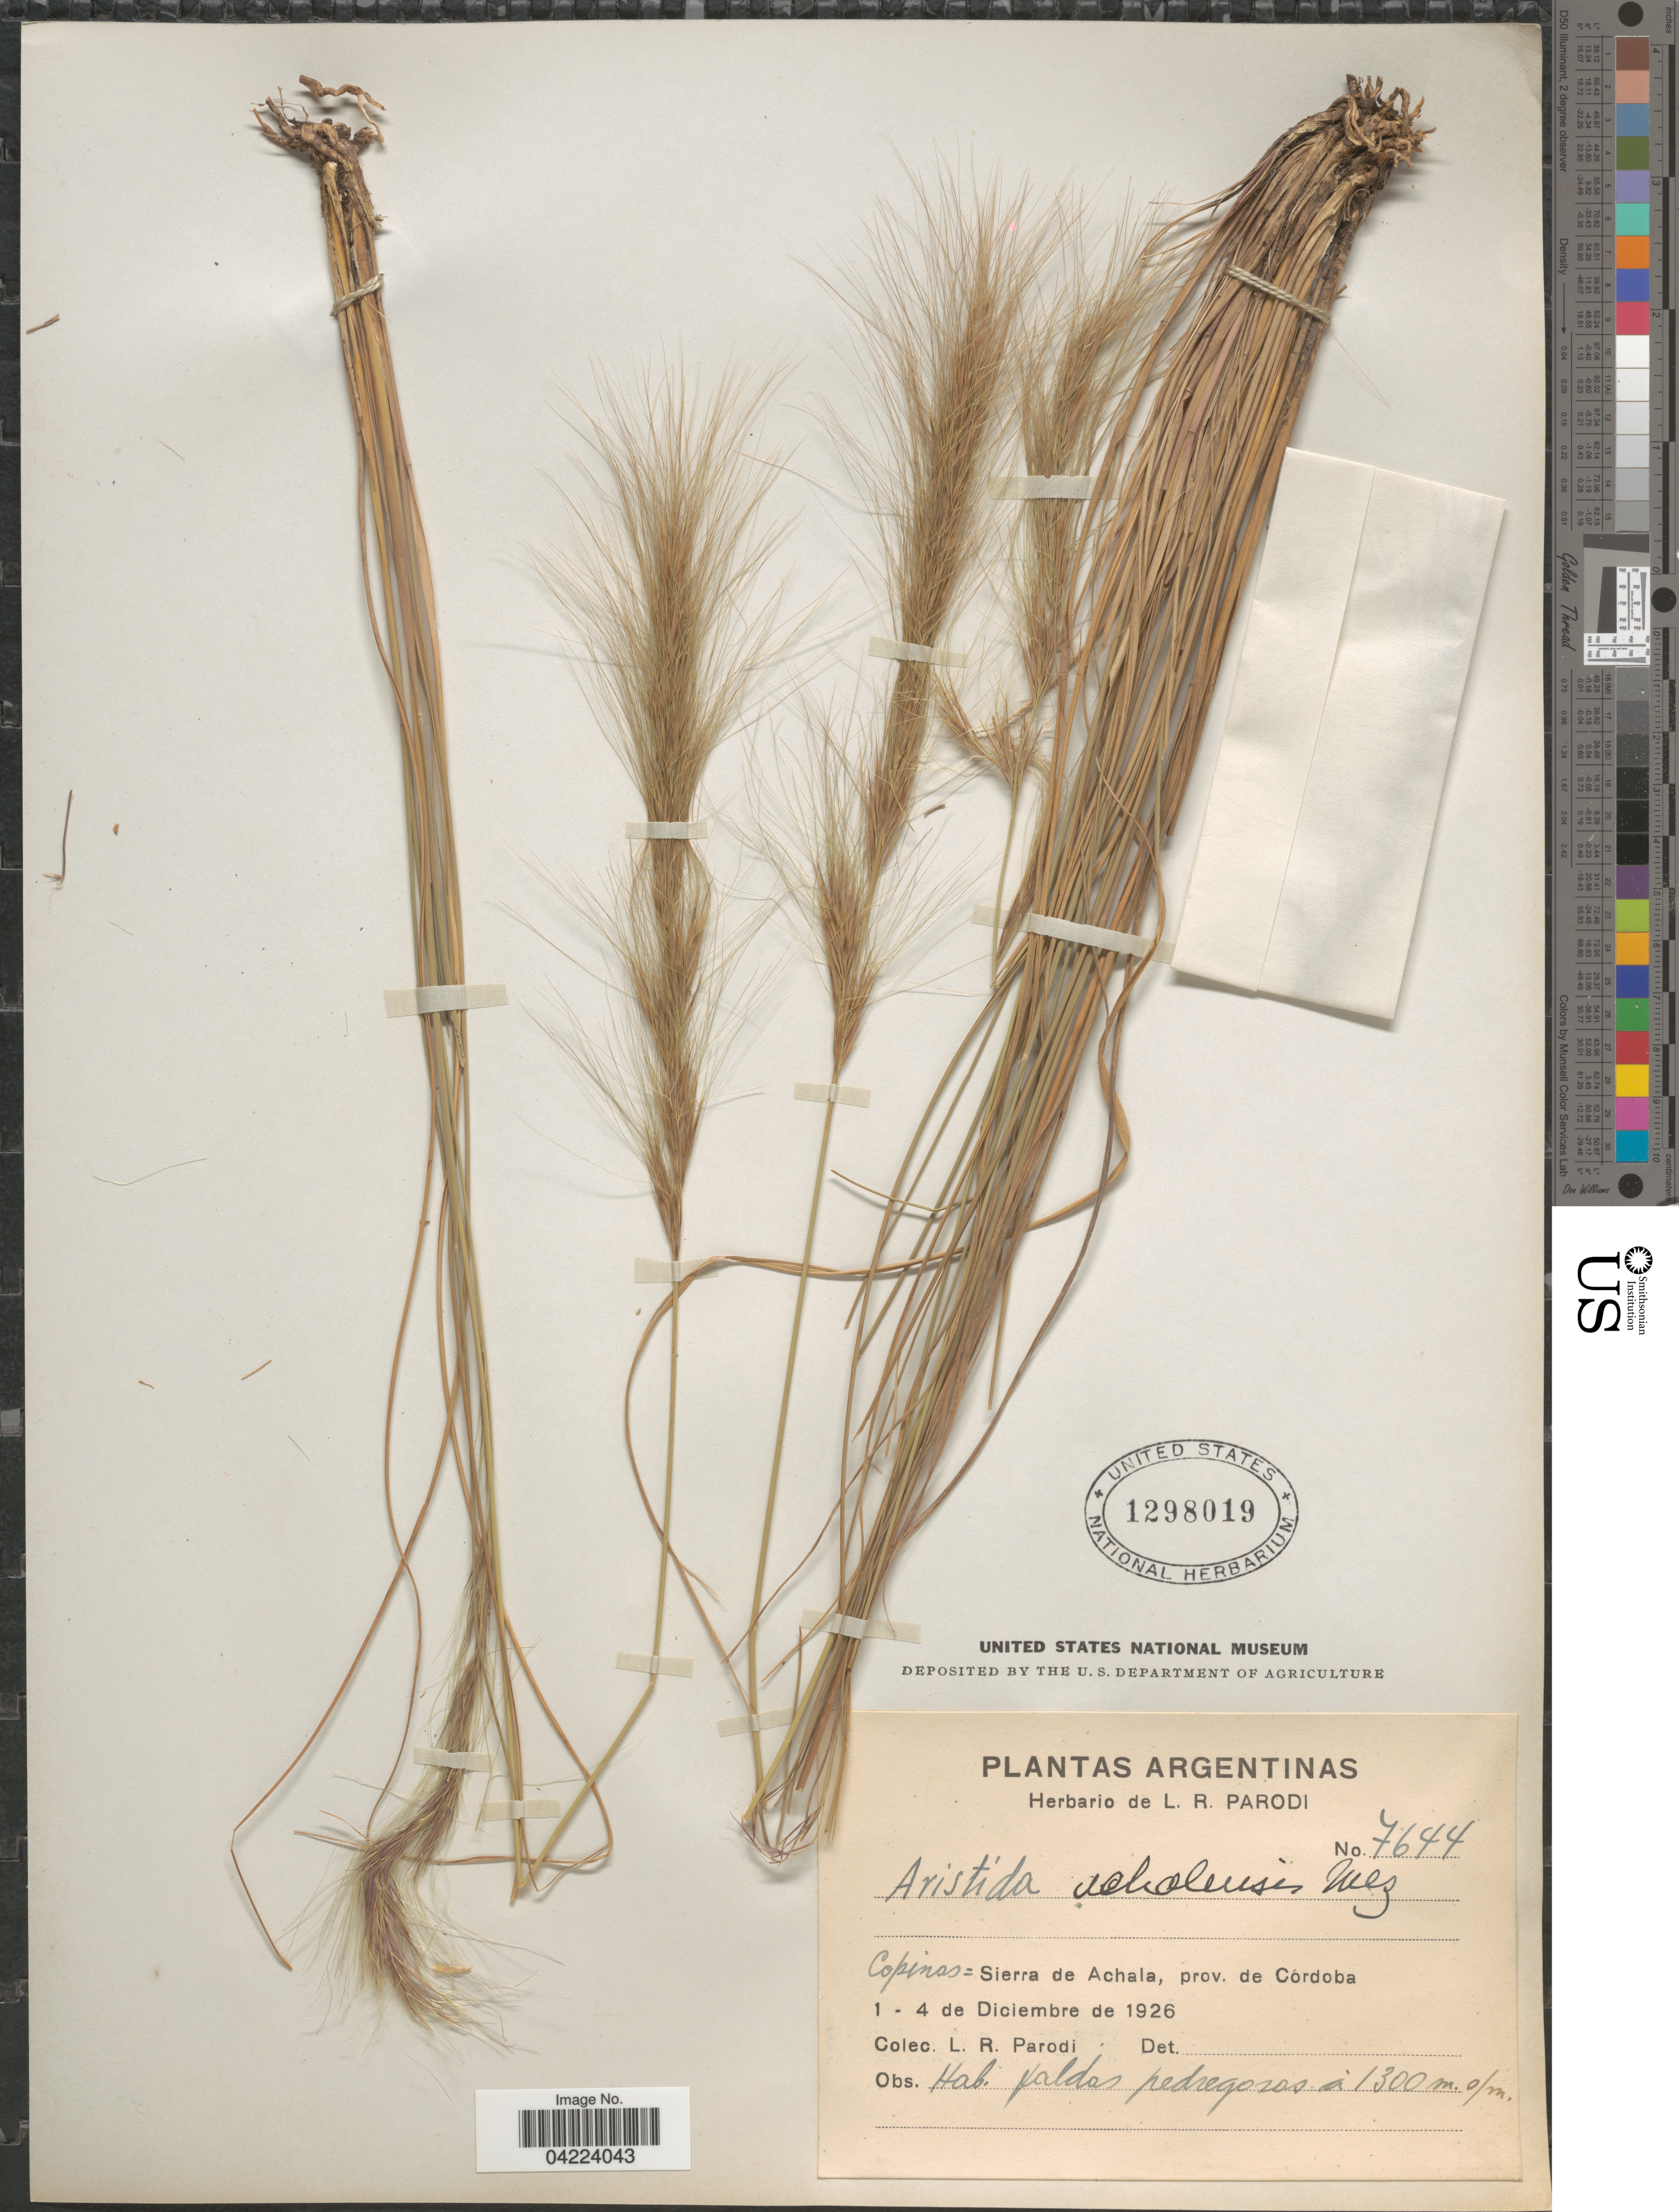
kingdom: Plantae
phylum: Tracheophyta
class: Liliopsida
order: Poales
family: Poaceae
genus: Aristida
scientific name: Aristida achalensis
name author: Mez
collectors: L. R. Parodi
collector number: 7644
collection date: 1926-12-01/1926-12-04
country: Argentina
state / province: Cordoba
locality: Copinas = Sierra de Achala.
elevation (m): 1300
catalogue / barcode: US 1298019